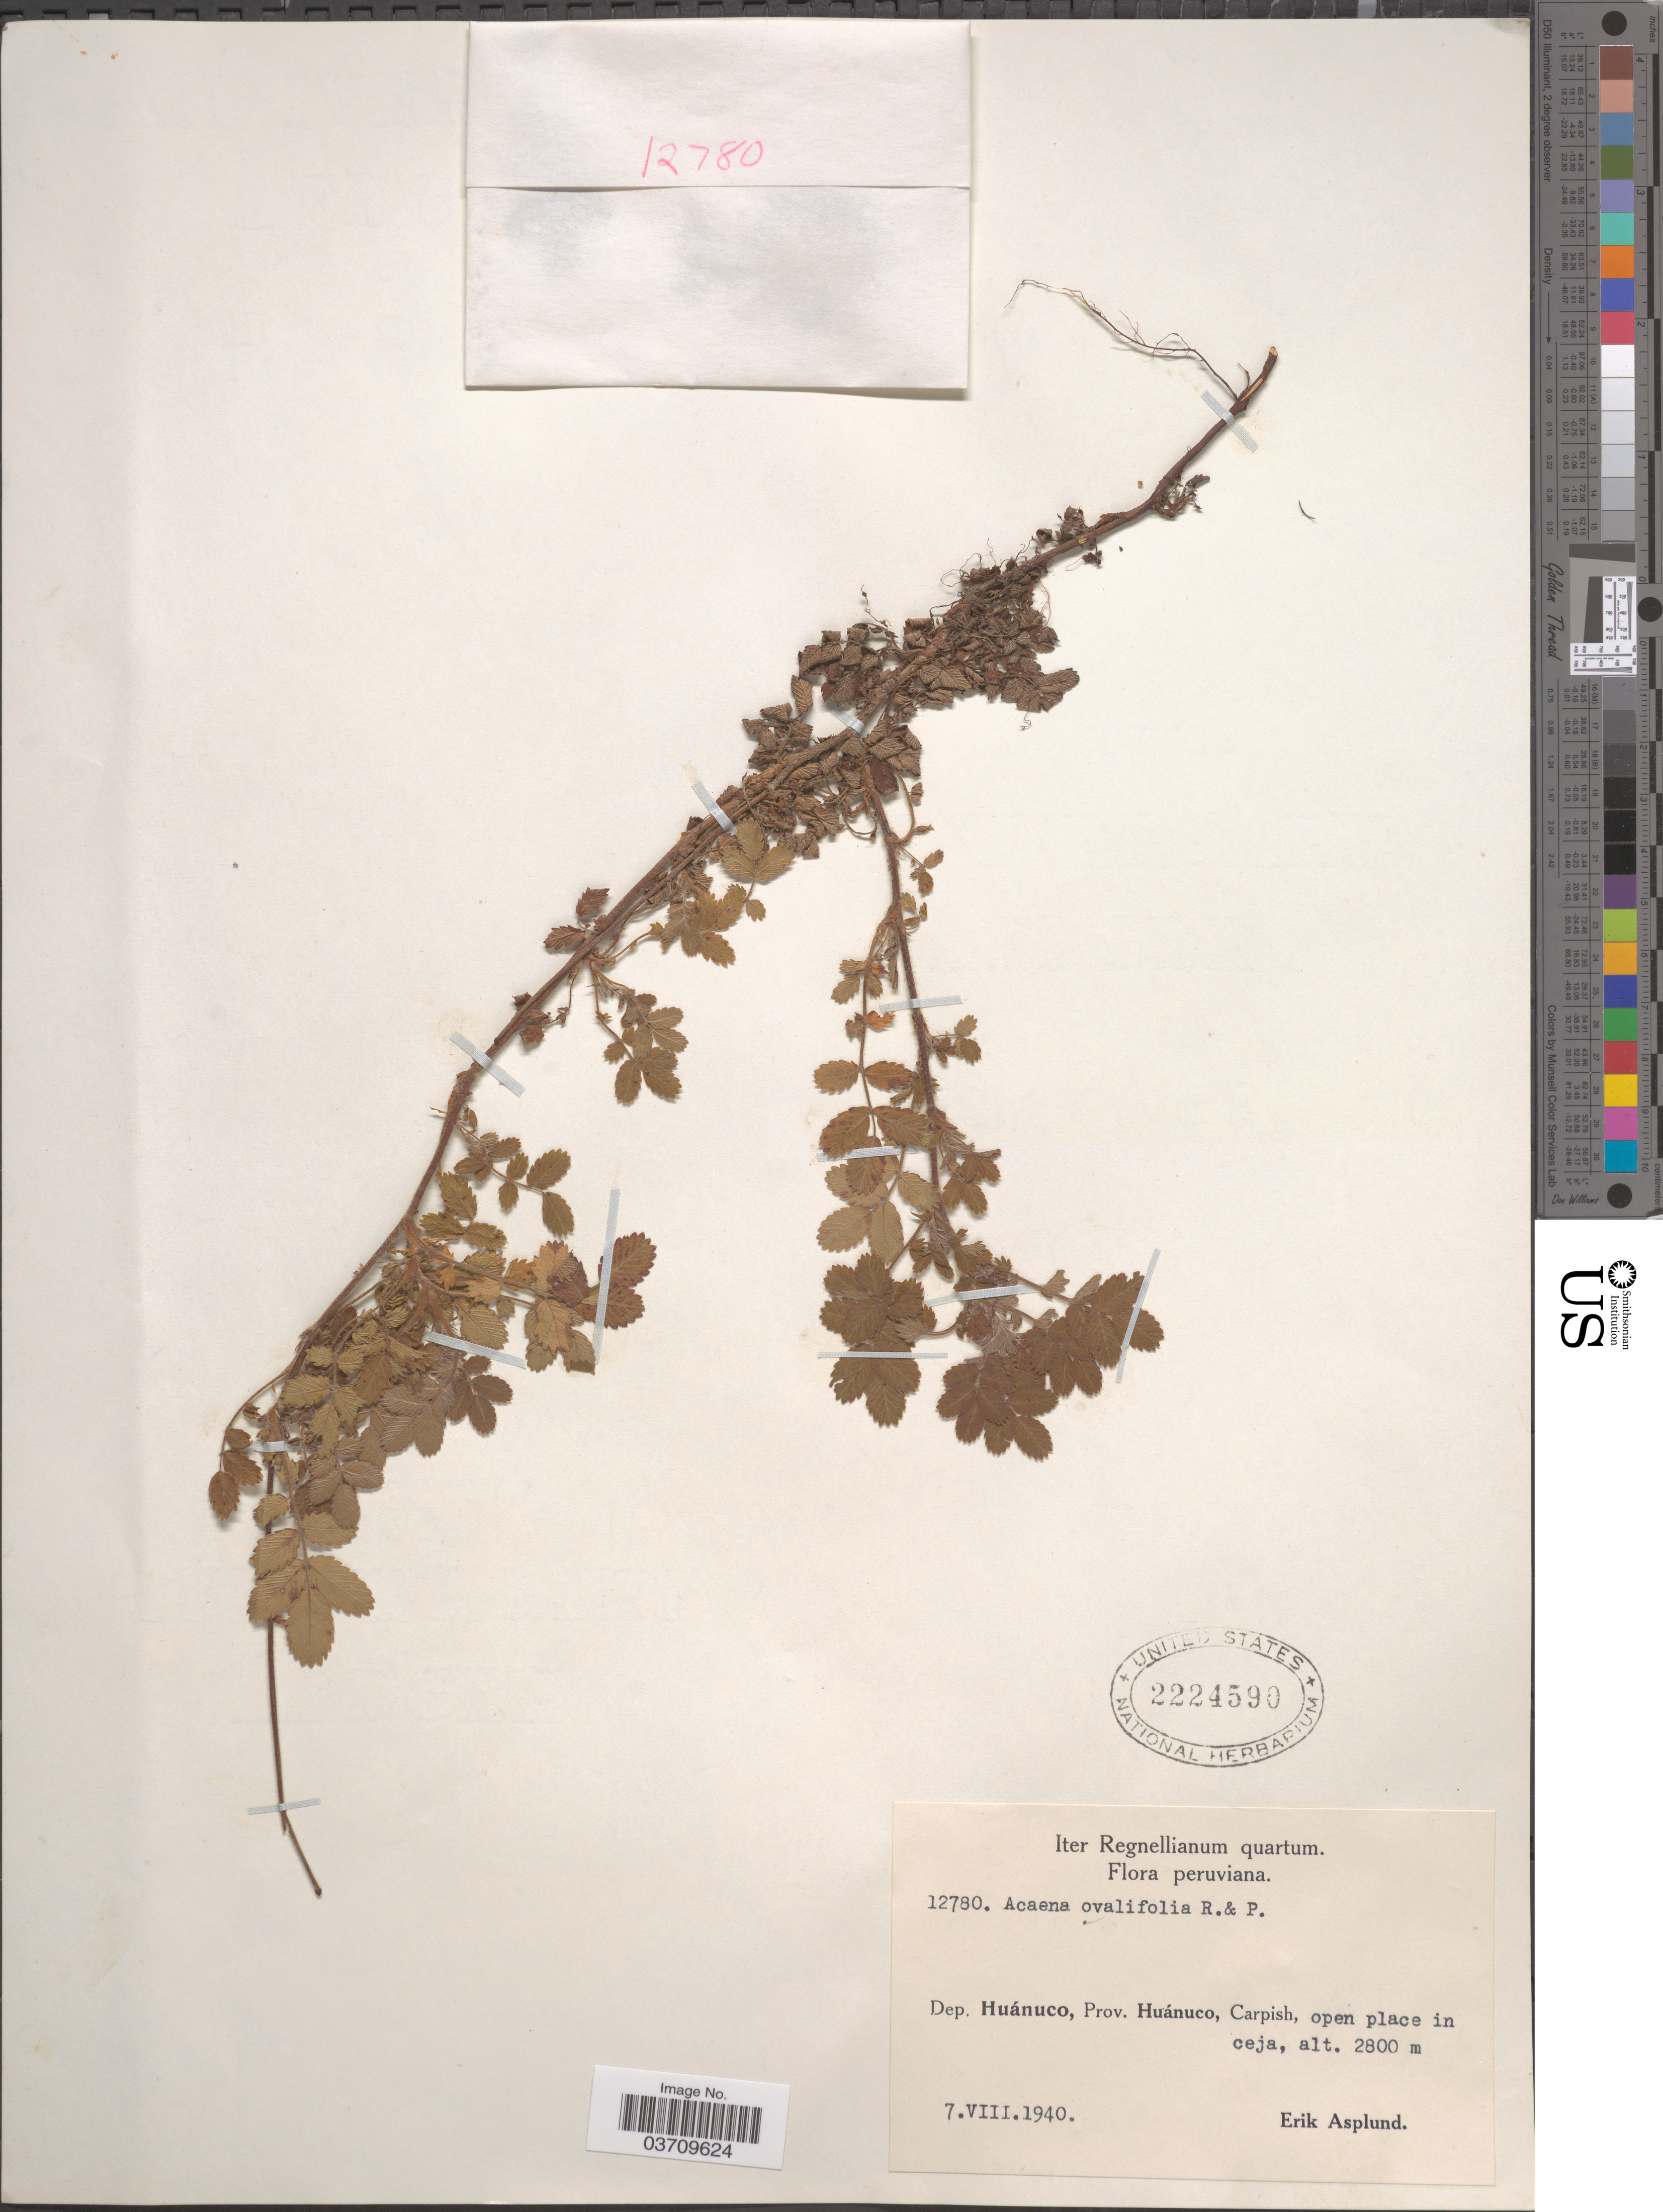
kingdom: Plantae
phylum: Tracheophyta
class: Magnoliopsida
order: Rosales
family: Rosaceae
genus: Acaena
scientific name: Acaena ovalifolia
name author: Ruiz & Pav.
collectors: E. Asplund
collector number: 12780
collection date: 1940-08-07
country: Peru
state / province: Huánuco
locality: Dep. Huánuco. Carpish.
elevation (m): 2800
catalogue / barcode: US 2224590